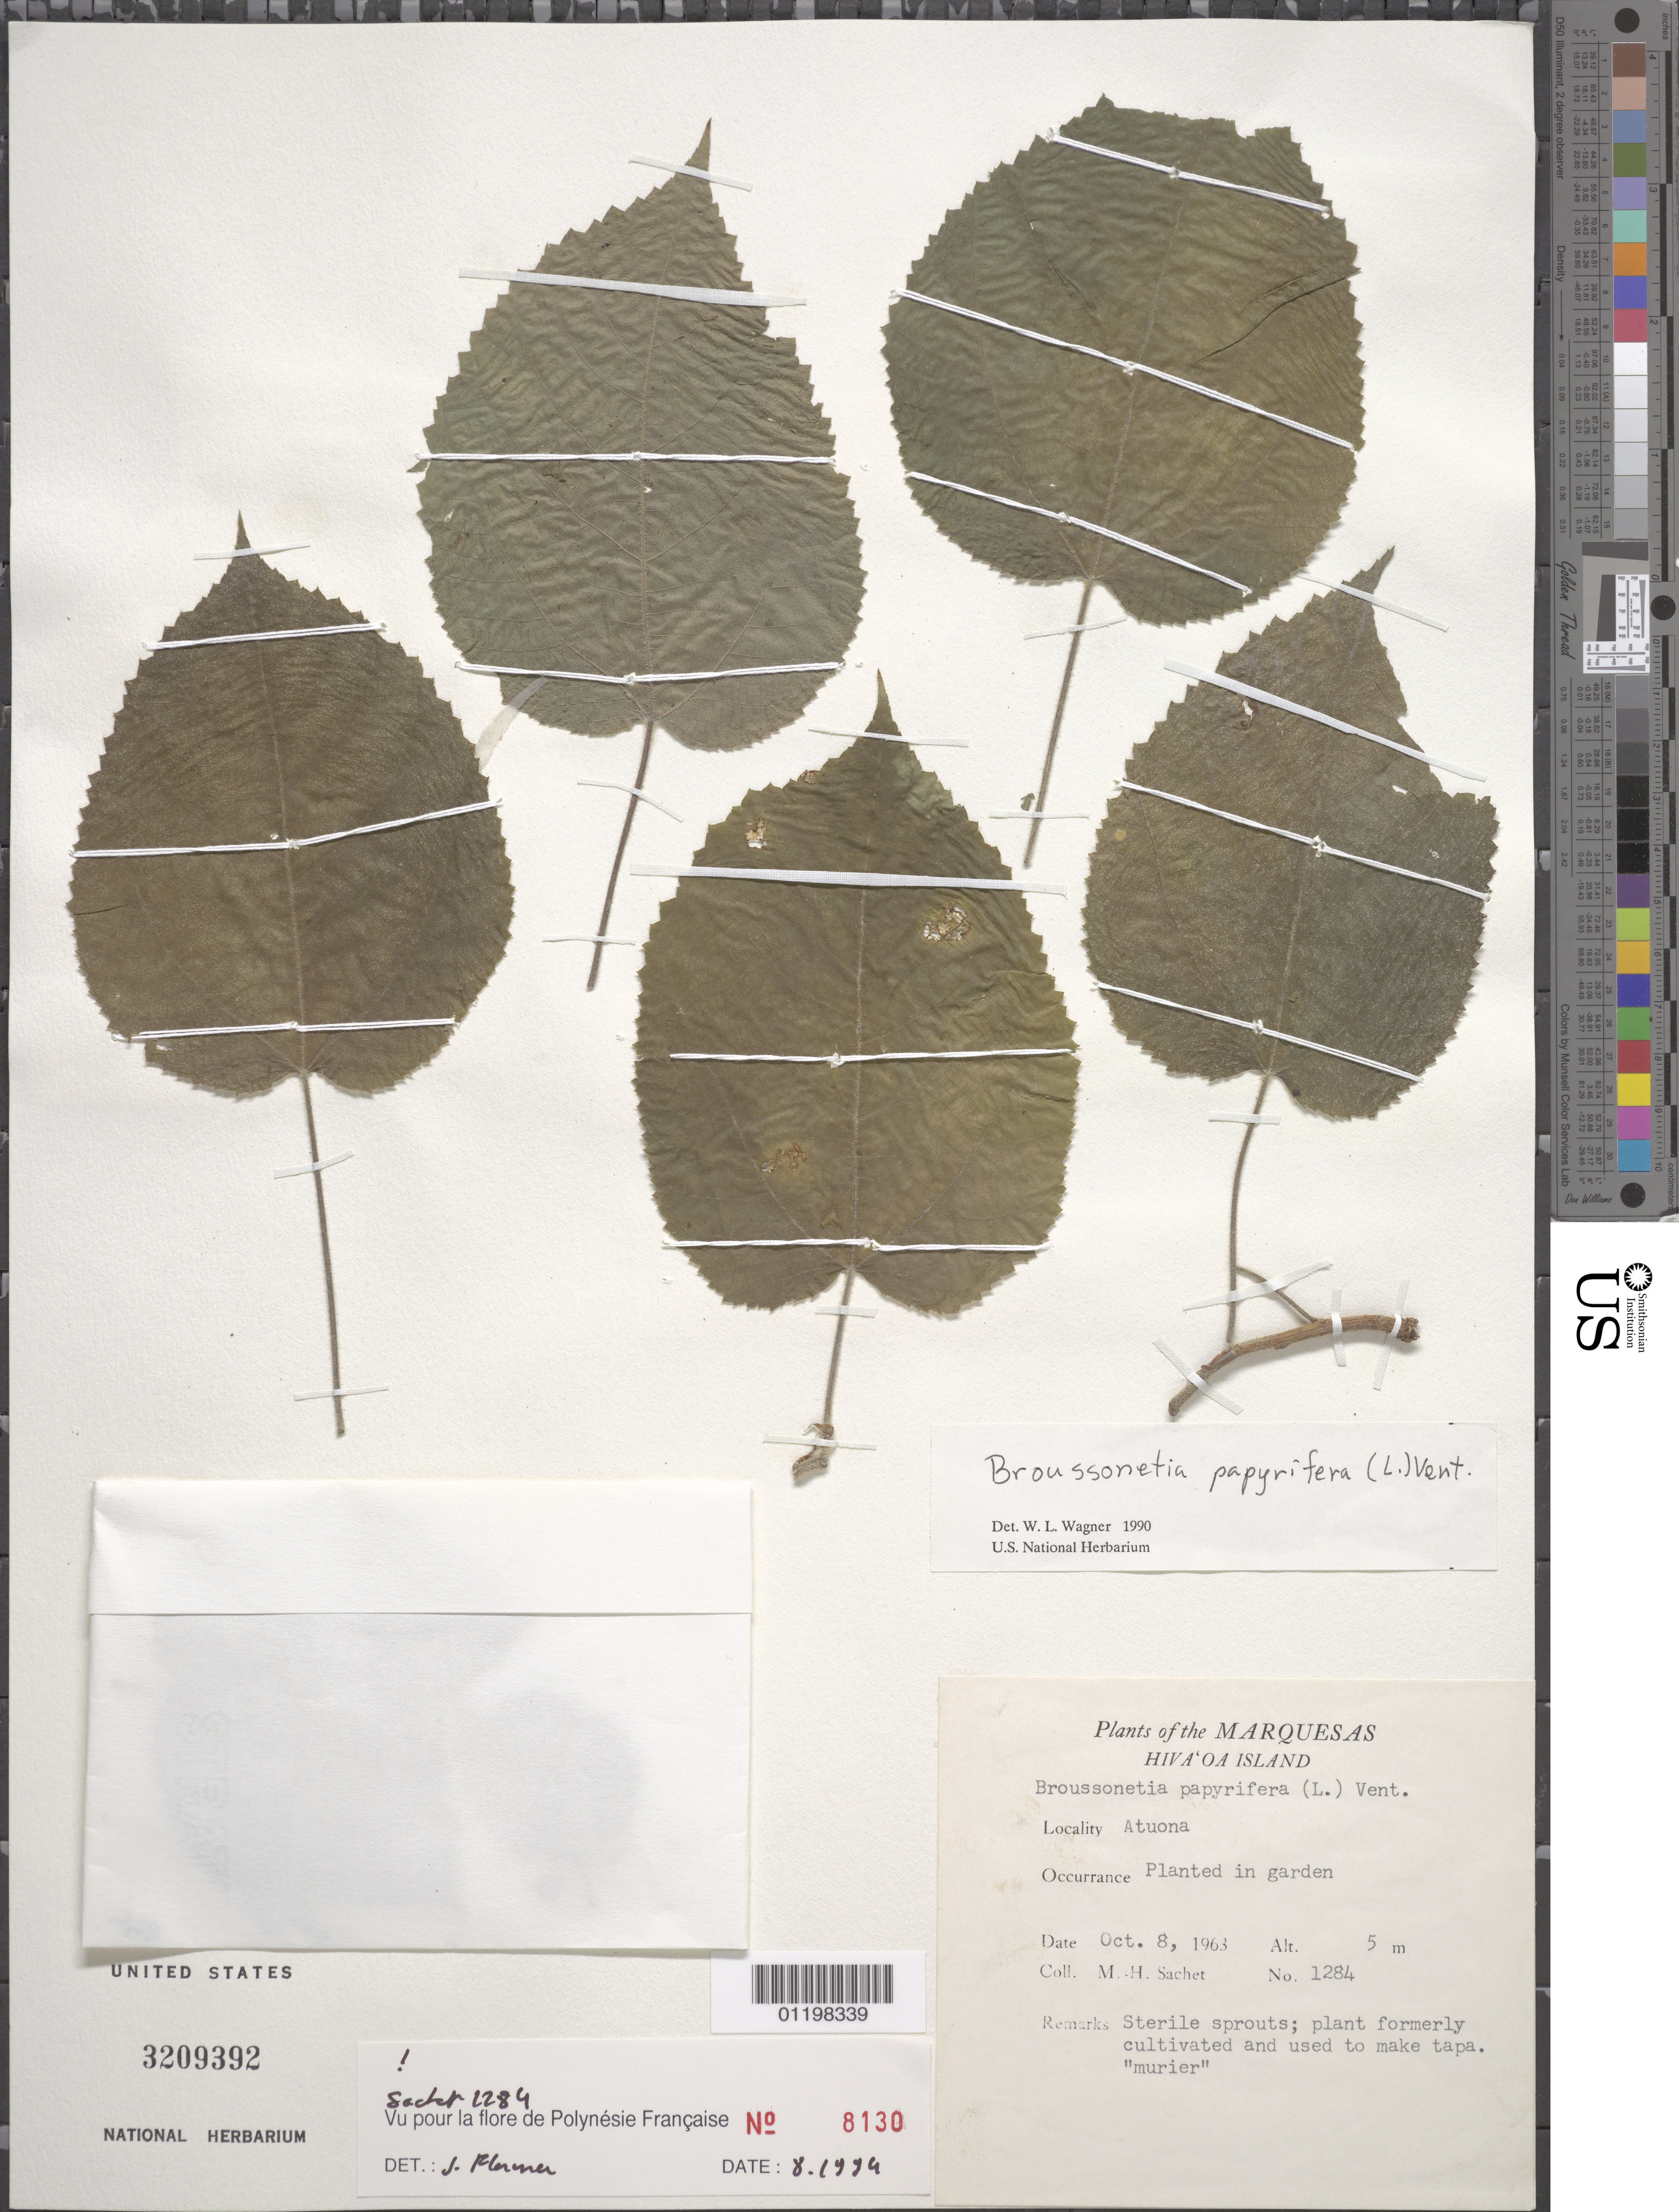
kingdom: Plantae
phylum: Tracheophyta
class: Magnoliopsida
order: Rosales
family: Moraceae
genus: Broussonetia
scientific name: Broussonetia papyrifera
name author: (L.) L'Hér. ex Vent.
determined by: Wagner, W. L., (BOT), Smithsonian Institution - National Museum of Natural History (UNITED STATES)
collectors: M.-H. Sachet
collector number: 1284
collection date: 1963-10-08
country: French Polynesia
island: Hiva Oa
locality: Atuona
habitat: planted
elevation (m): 5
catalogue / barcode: US 3209392